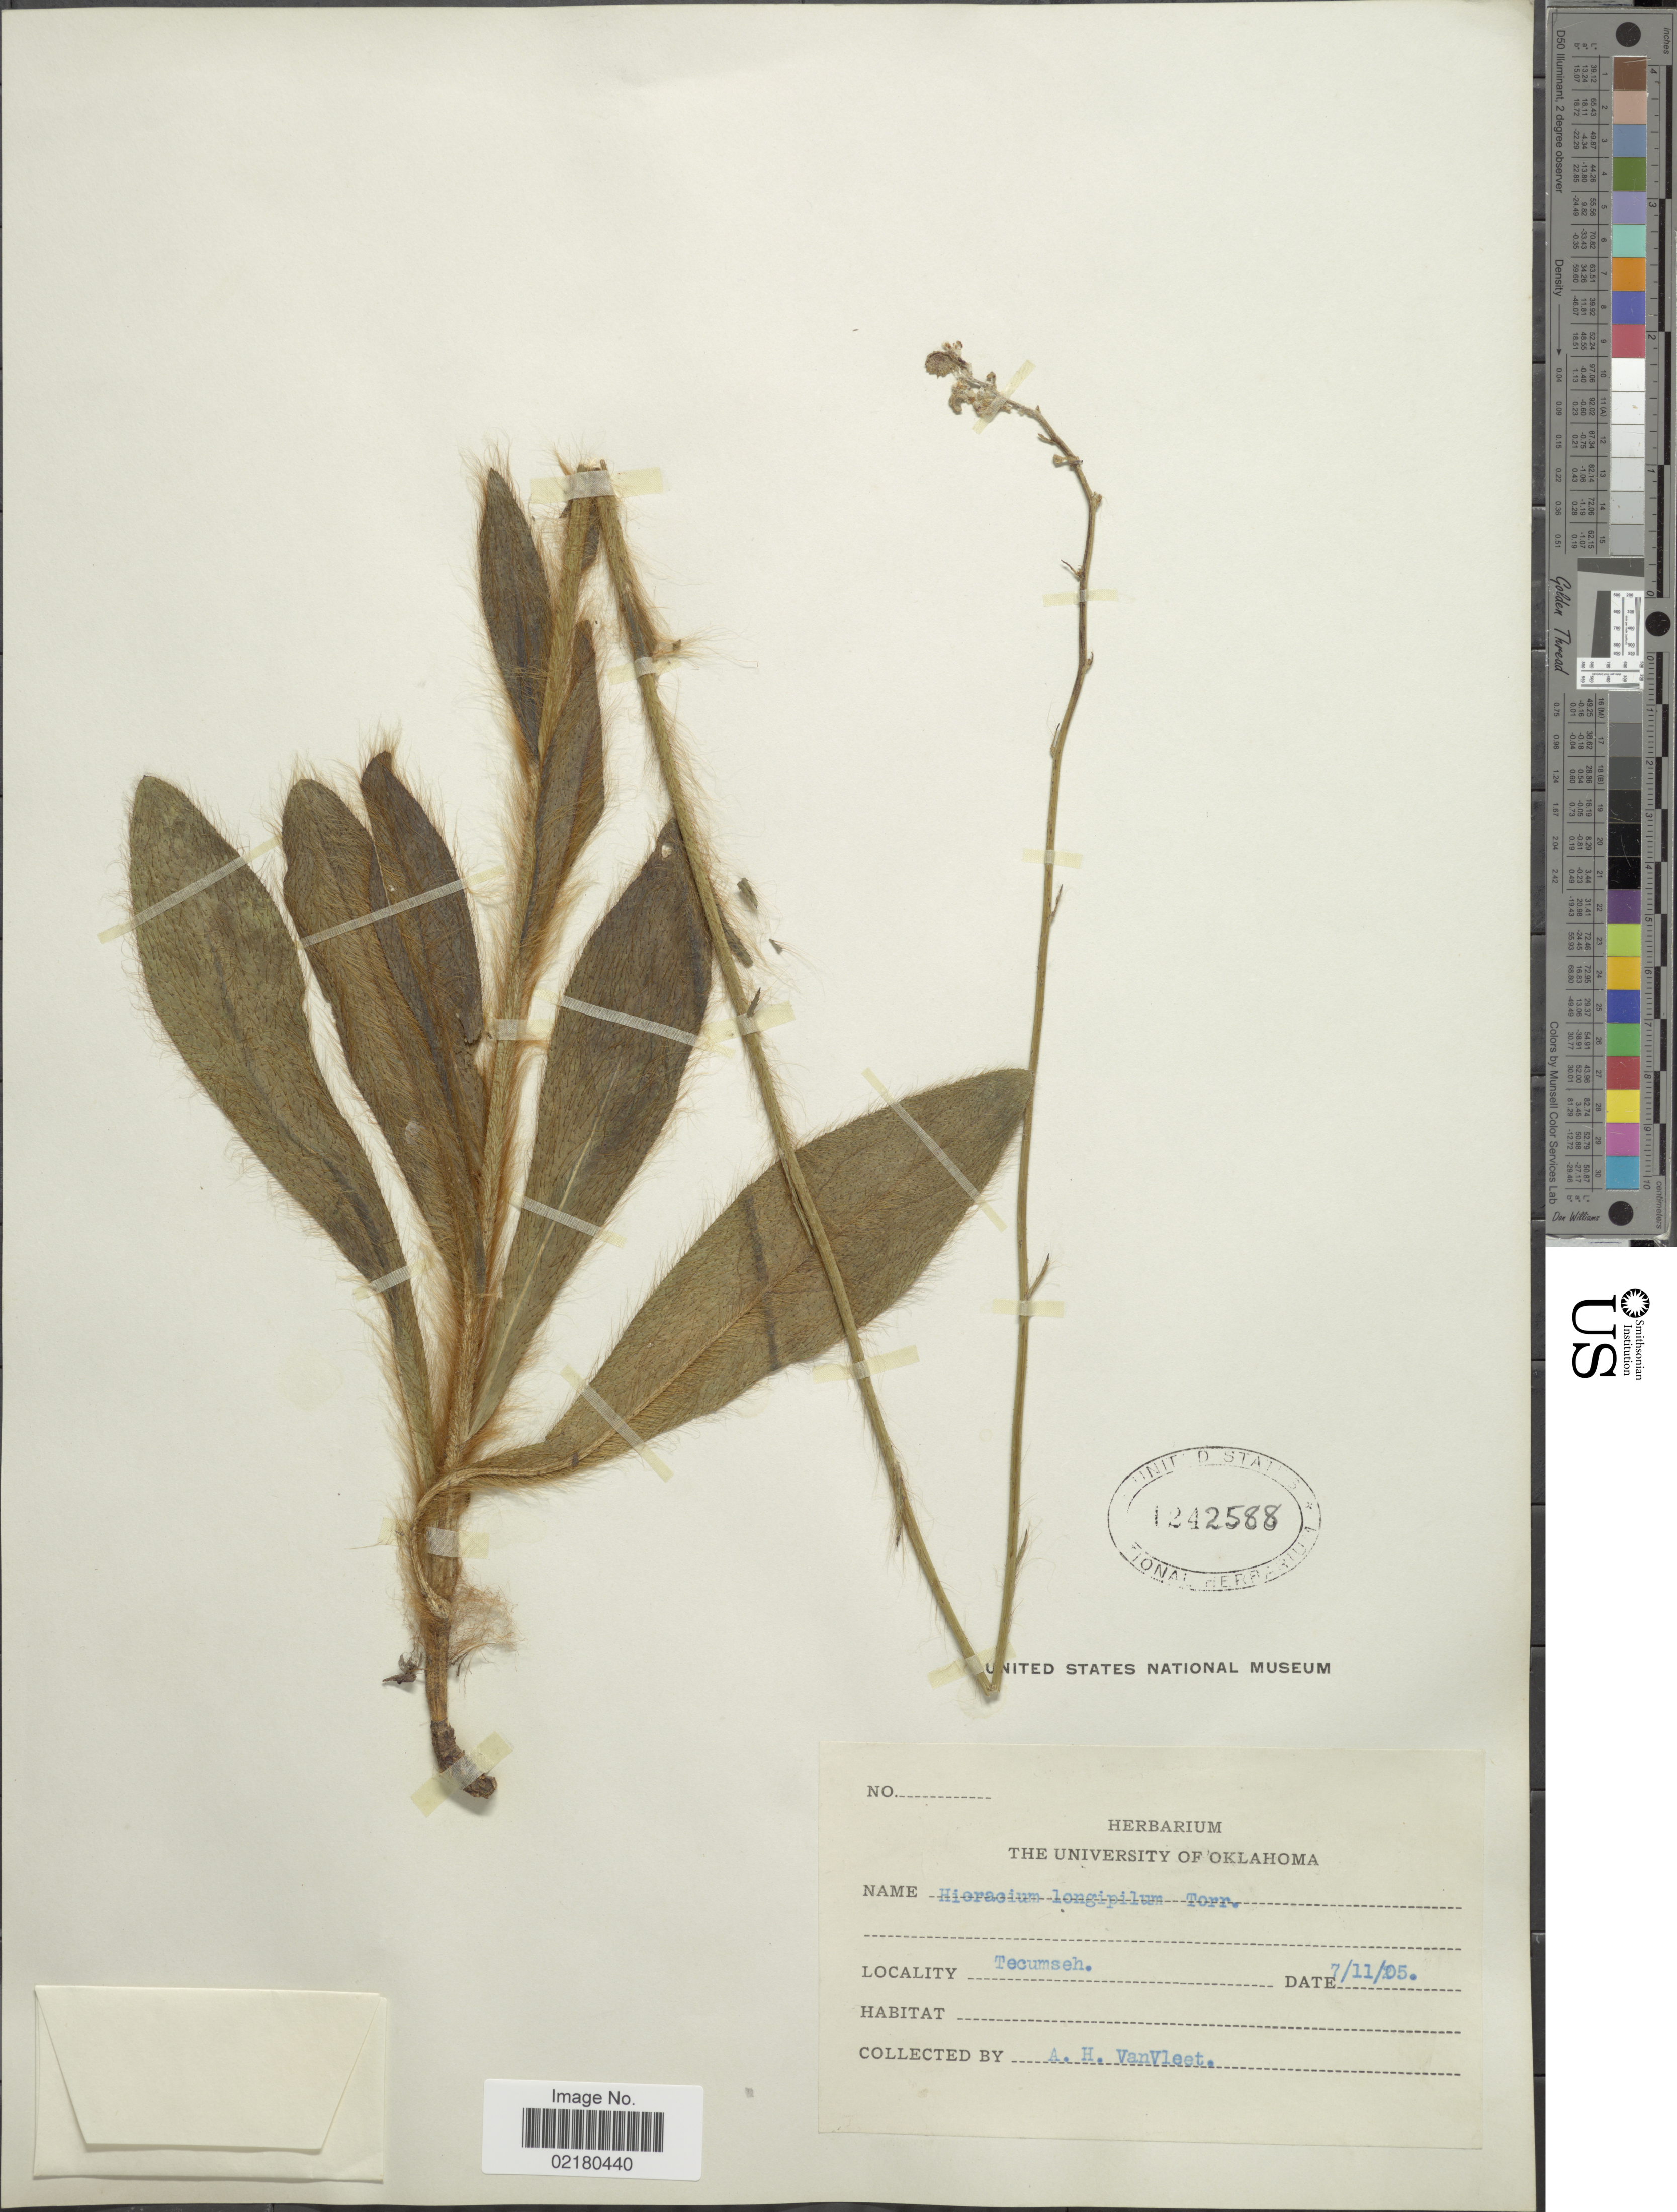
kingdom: Plantae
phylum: Tracheophyta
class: Magnoliopsida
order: Asterales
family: Asteraceae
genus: Hieracium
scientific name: Hieracium longipilum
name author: Torr. ex Hook.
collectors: A. H. Van Vleet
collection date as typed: Transcribed d/m/y: 7/11/05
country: United States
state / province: Oklahoma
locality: Tecumseh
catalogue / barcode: US 1242588